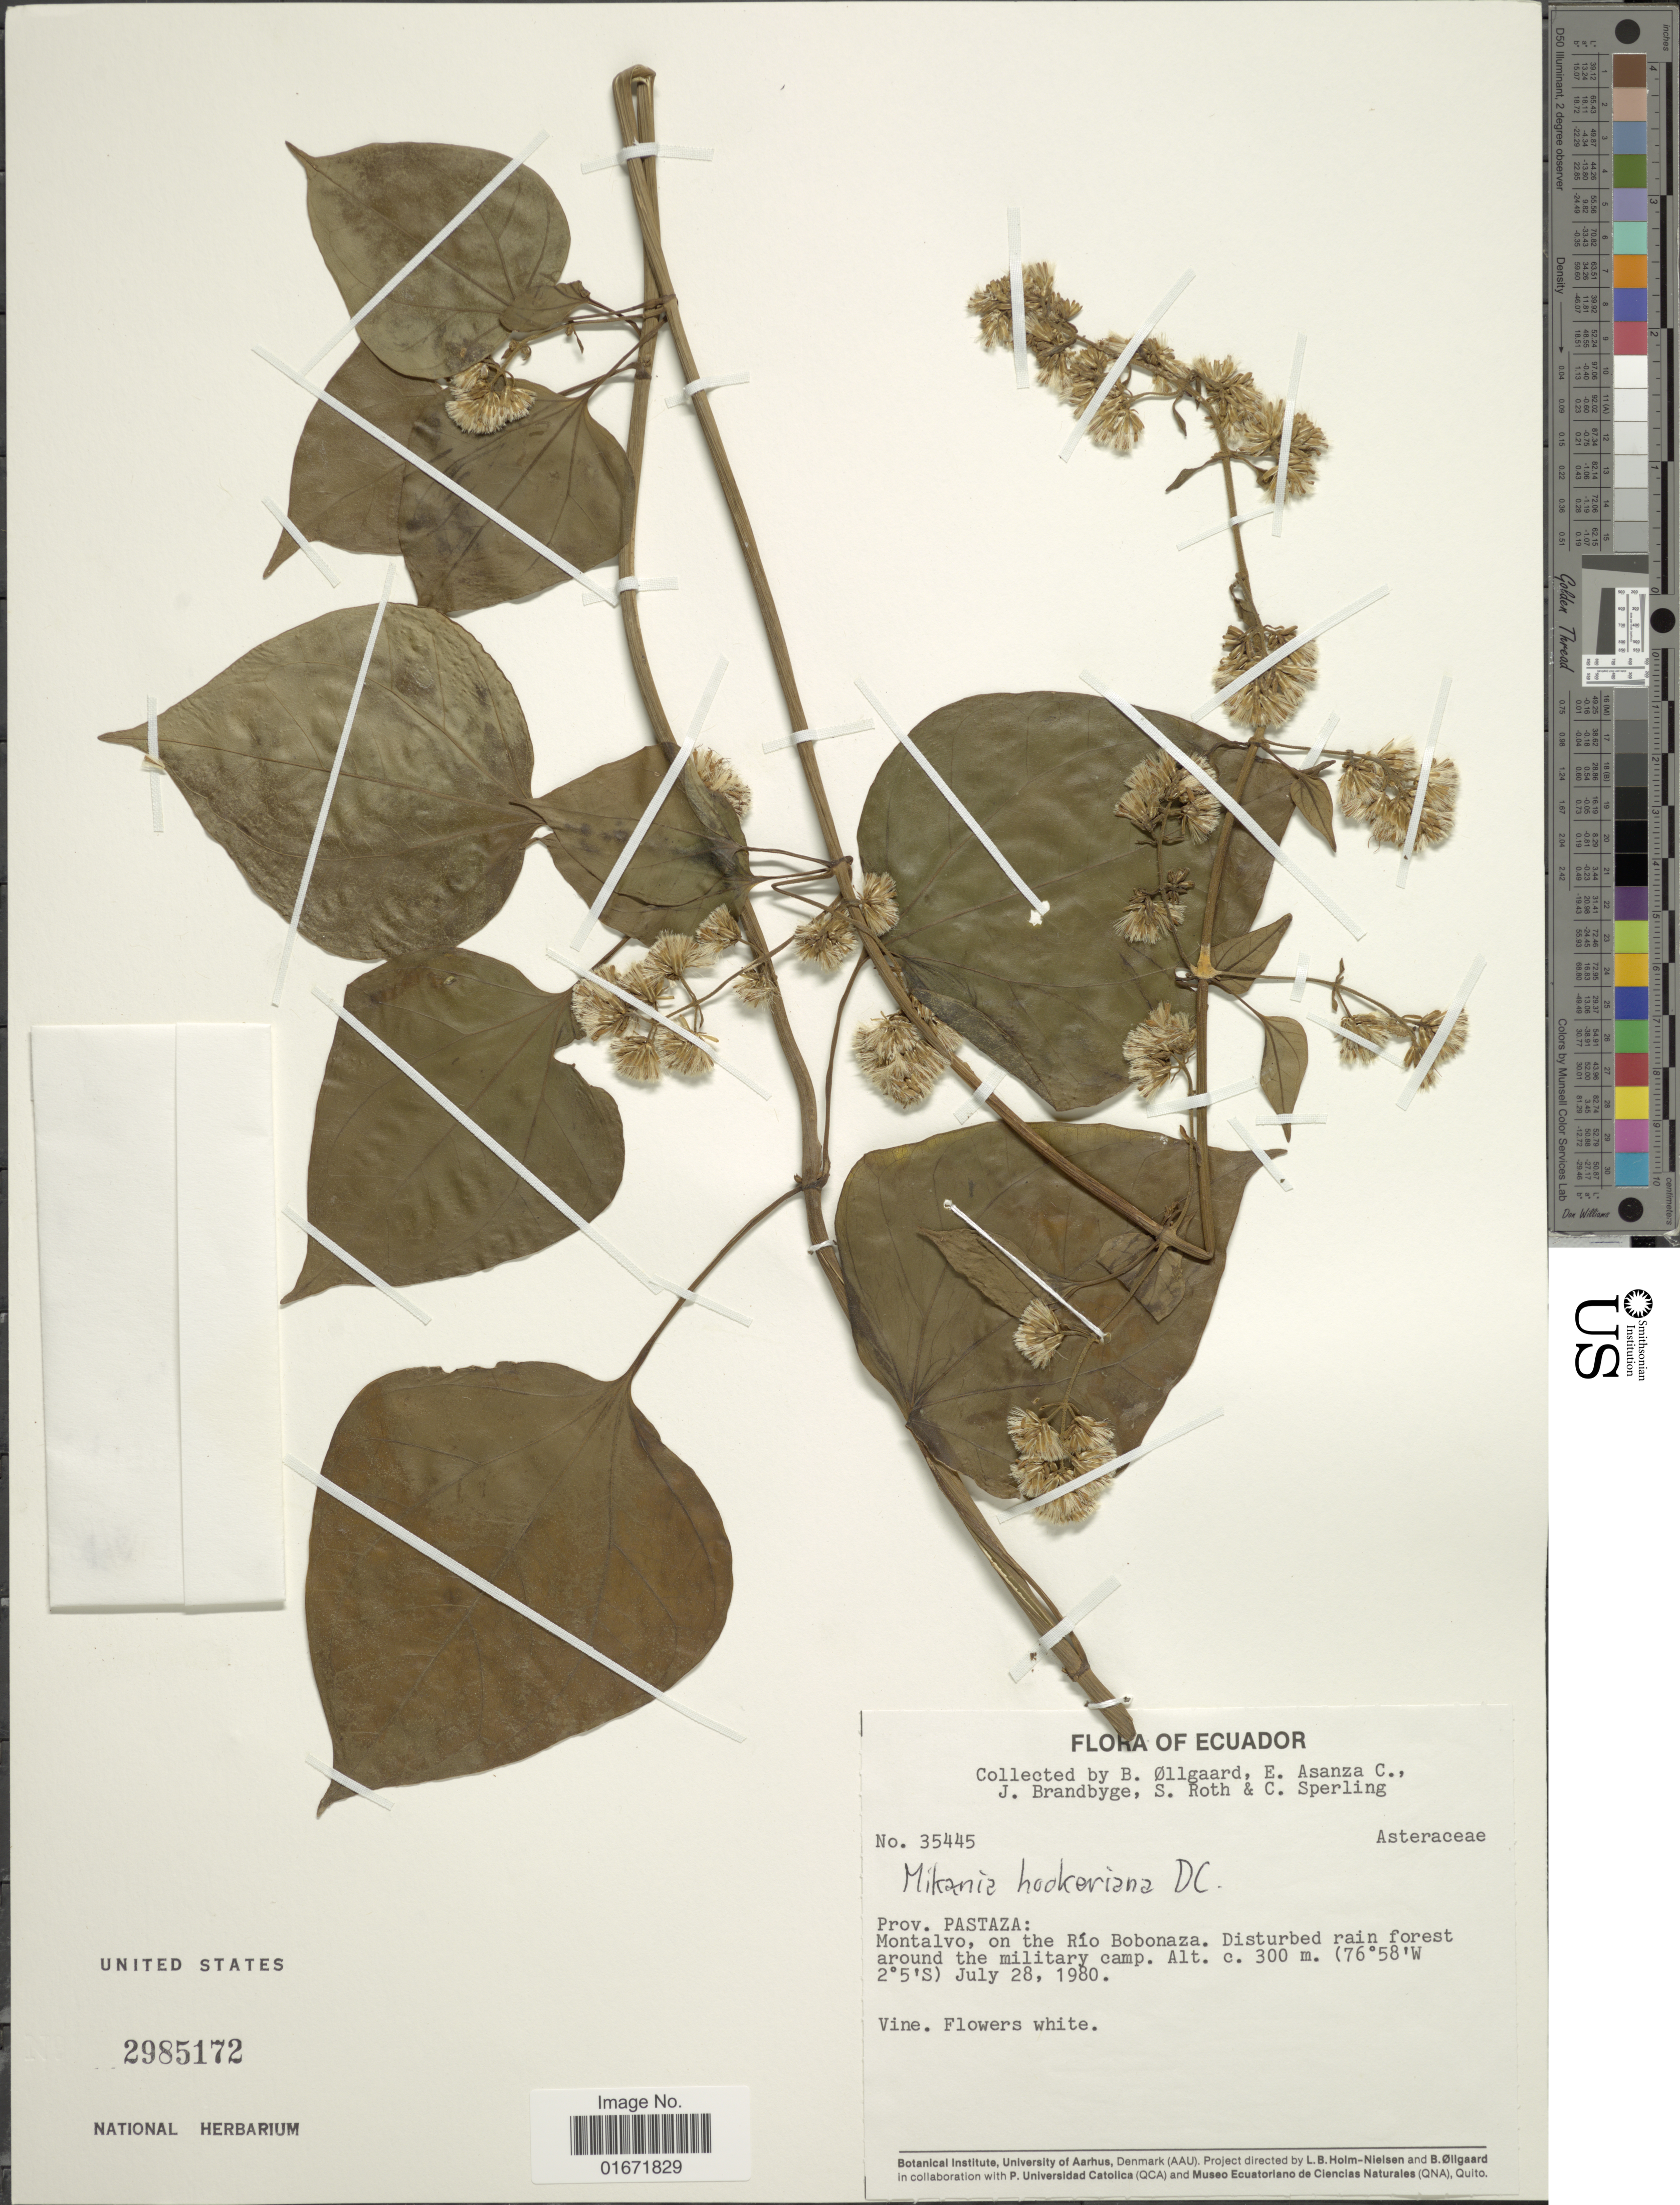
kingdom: Plantae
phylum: Tracheophyta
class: Magnoliopsida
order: Asterales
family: Asteraceae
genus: Mikania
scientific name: Mikania hookeriana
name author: DC.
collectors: B. Øllgaard, E. Asanza C., J. Brandbyge, S. Roth & C. Sperling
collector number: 35445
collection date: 1980-07-28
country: Ecuador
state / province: Pastaza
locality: Prov. Pastaza: Montalvo, on the Río Bobonaza.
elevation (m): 300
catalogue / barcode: US 2985172